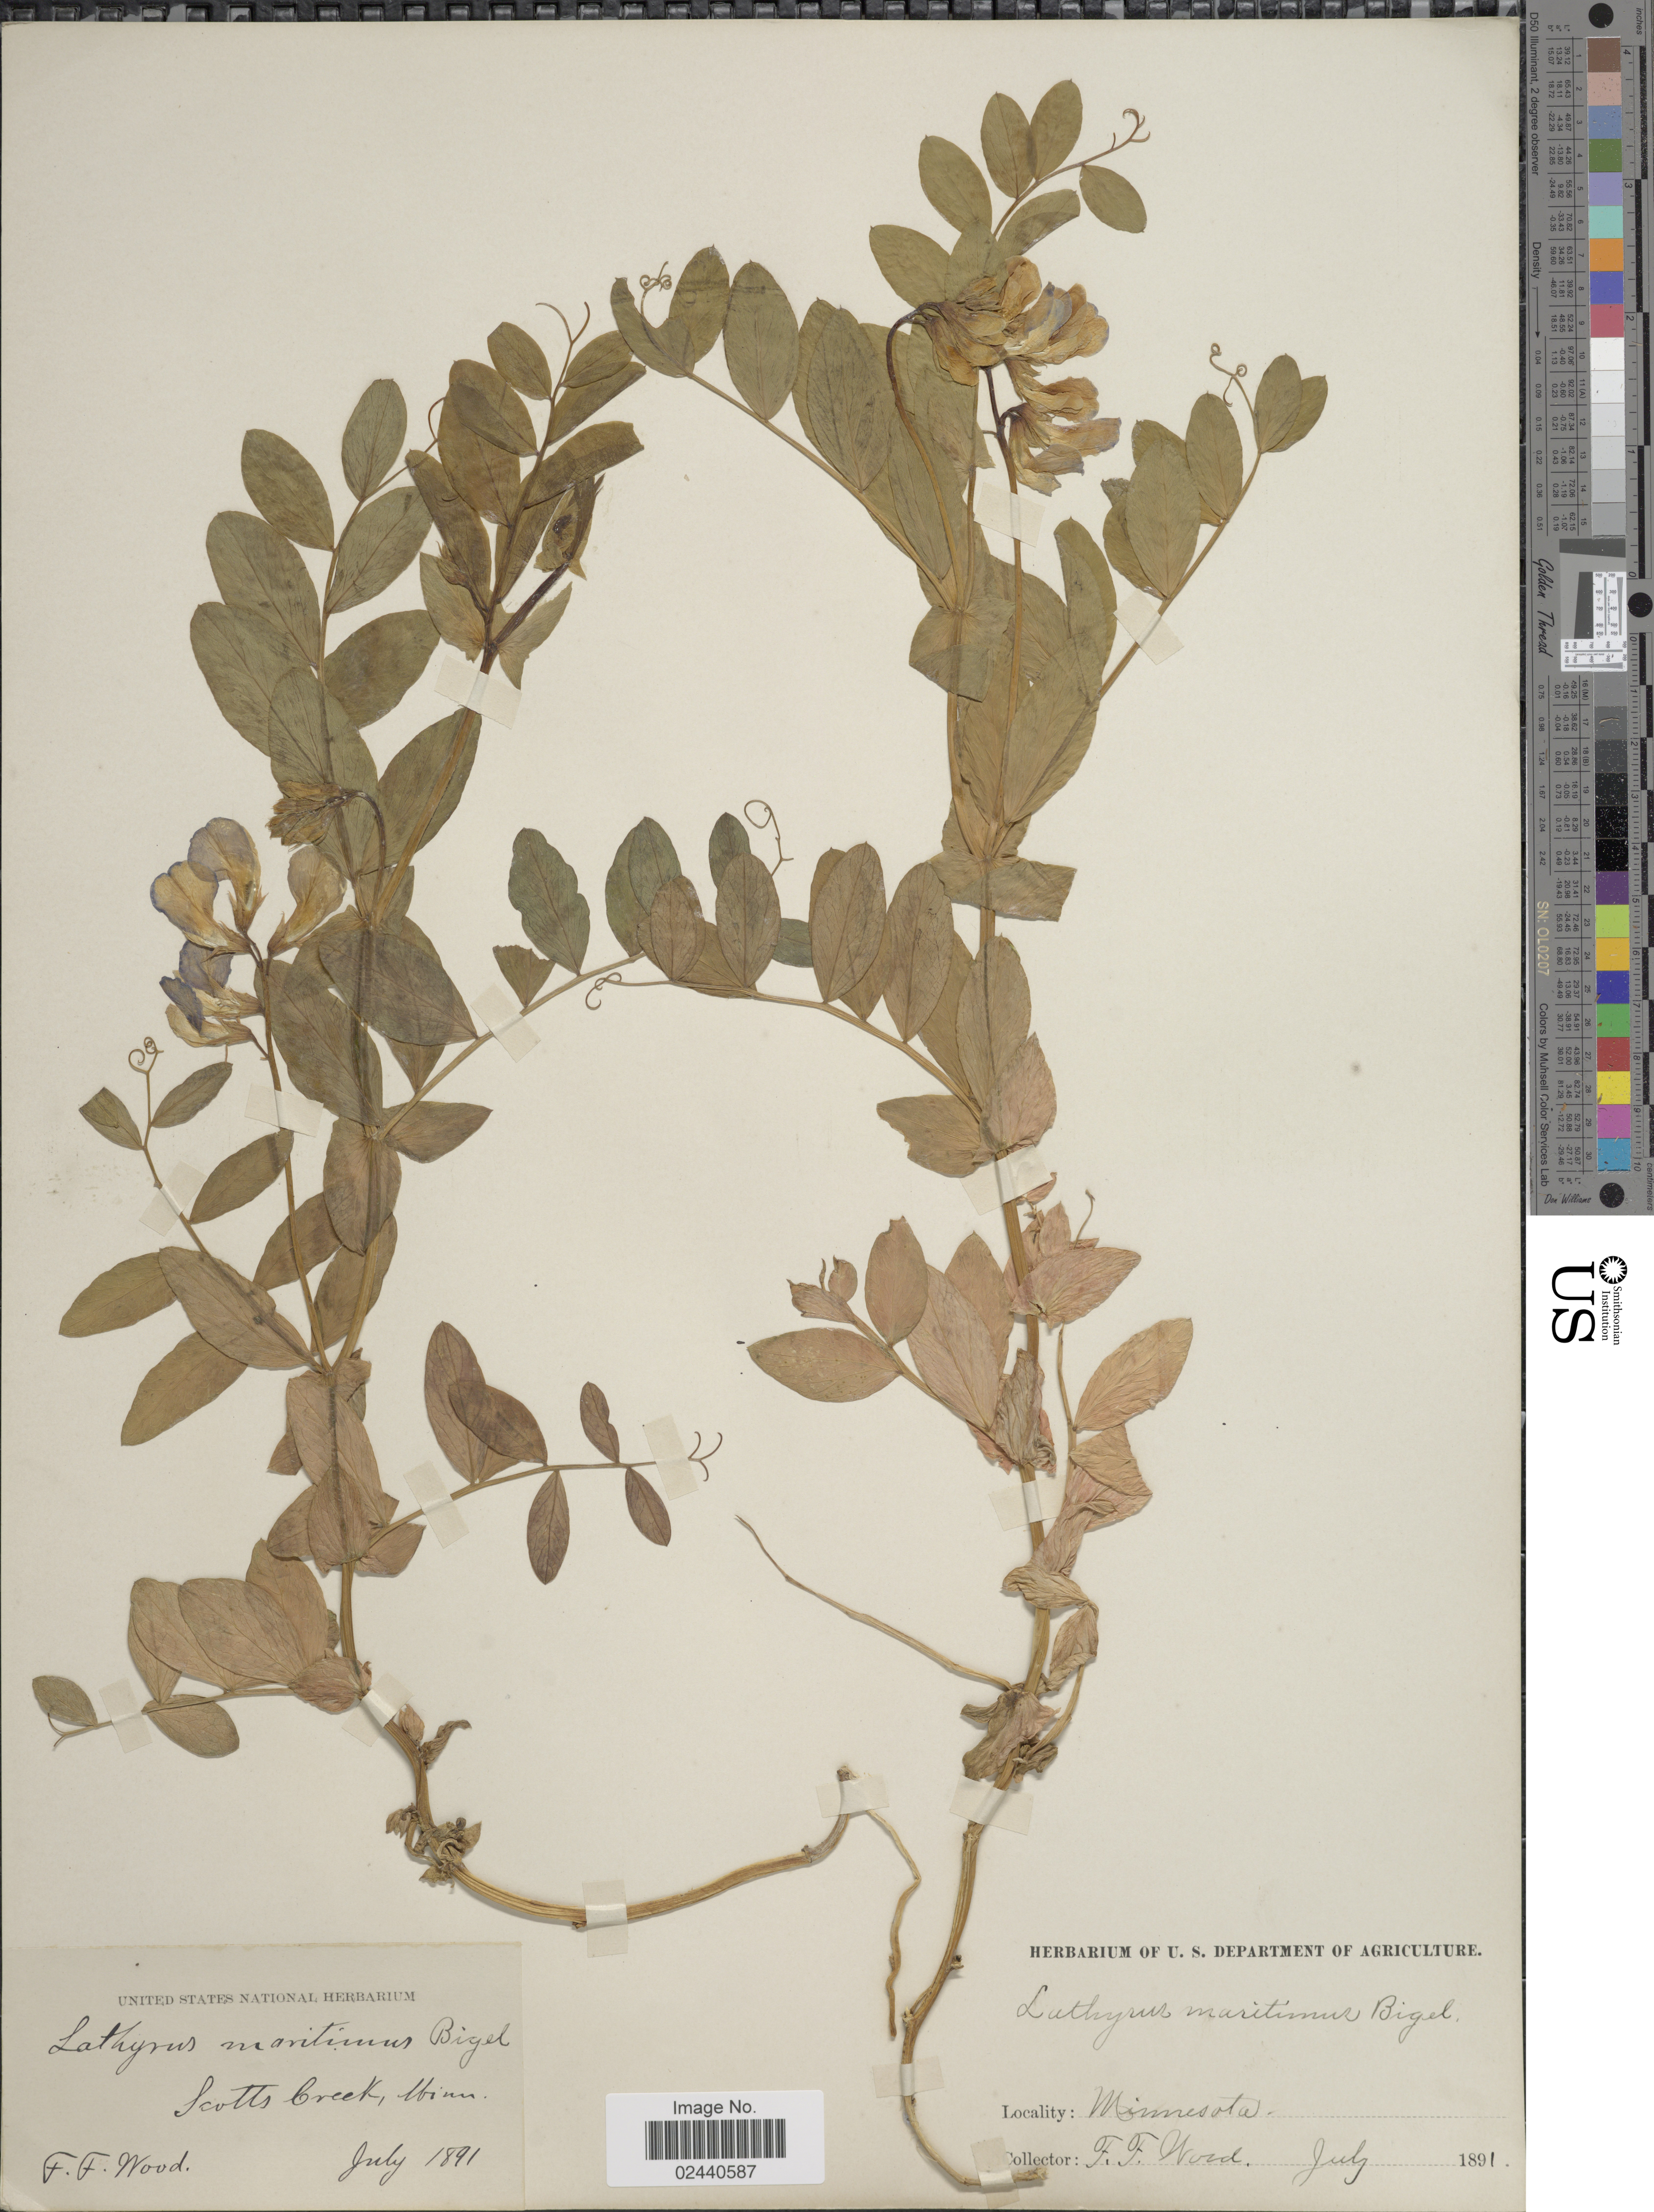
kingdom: Plantae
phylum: Tracheophyta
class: Magnoliopsida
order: Fabales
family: Fabaceae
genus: Lathyrus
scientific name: Lathyrus japonicus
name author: Willd.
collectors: F. Wood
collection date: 1891-07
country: United States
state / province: Minnesota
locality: Scotts Creek